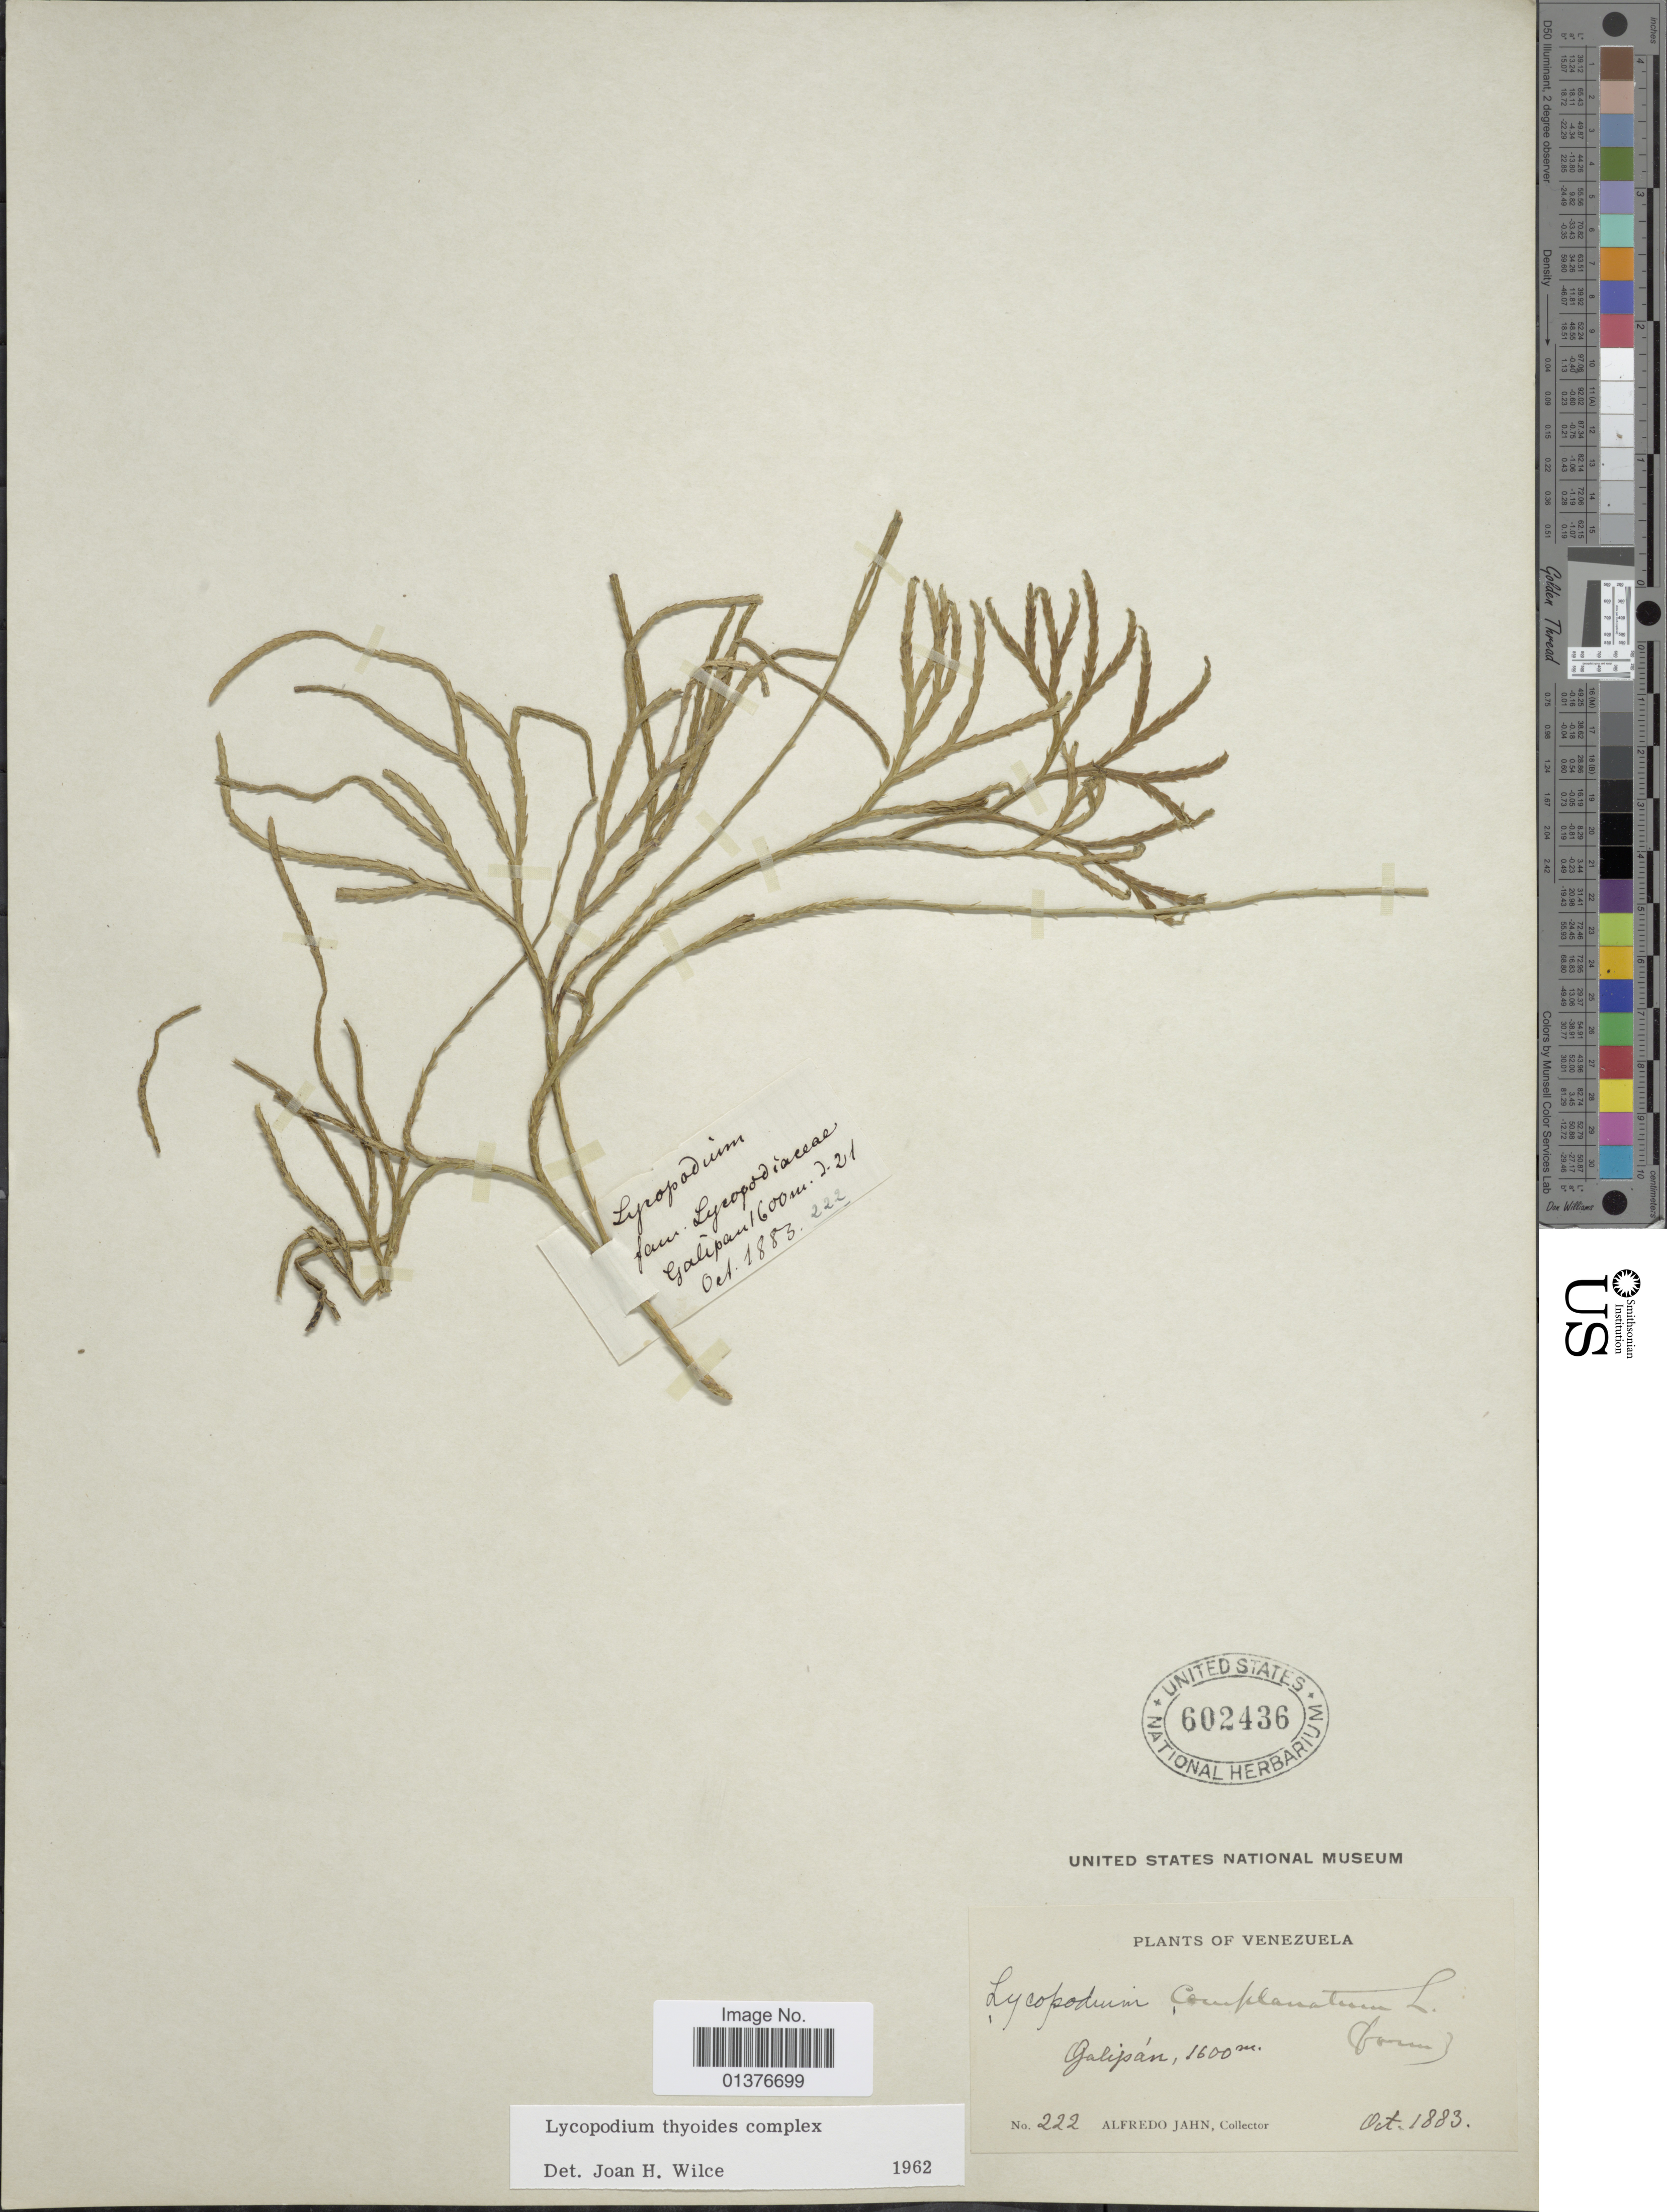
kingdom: Plantae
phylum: Tracheophyta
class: Lycopodiopsida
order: Lycopodiales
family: Lycopodiaceae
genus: Diphasiastrum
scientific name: Diphasiastrum thyoides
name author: (Humb. & Bonpl. ex Willd.) Holub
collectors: A. Jahn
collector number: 222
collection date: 1883-10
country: Venezuela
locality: Galipán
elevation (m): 1600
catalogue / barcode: US 602436